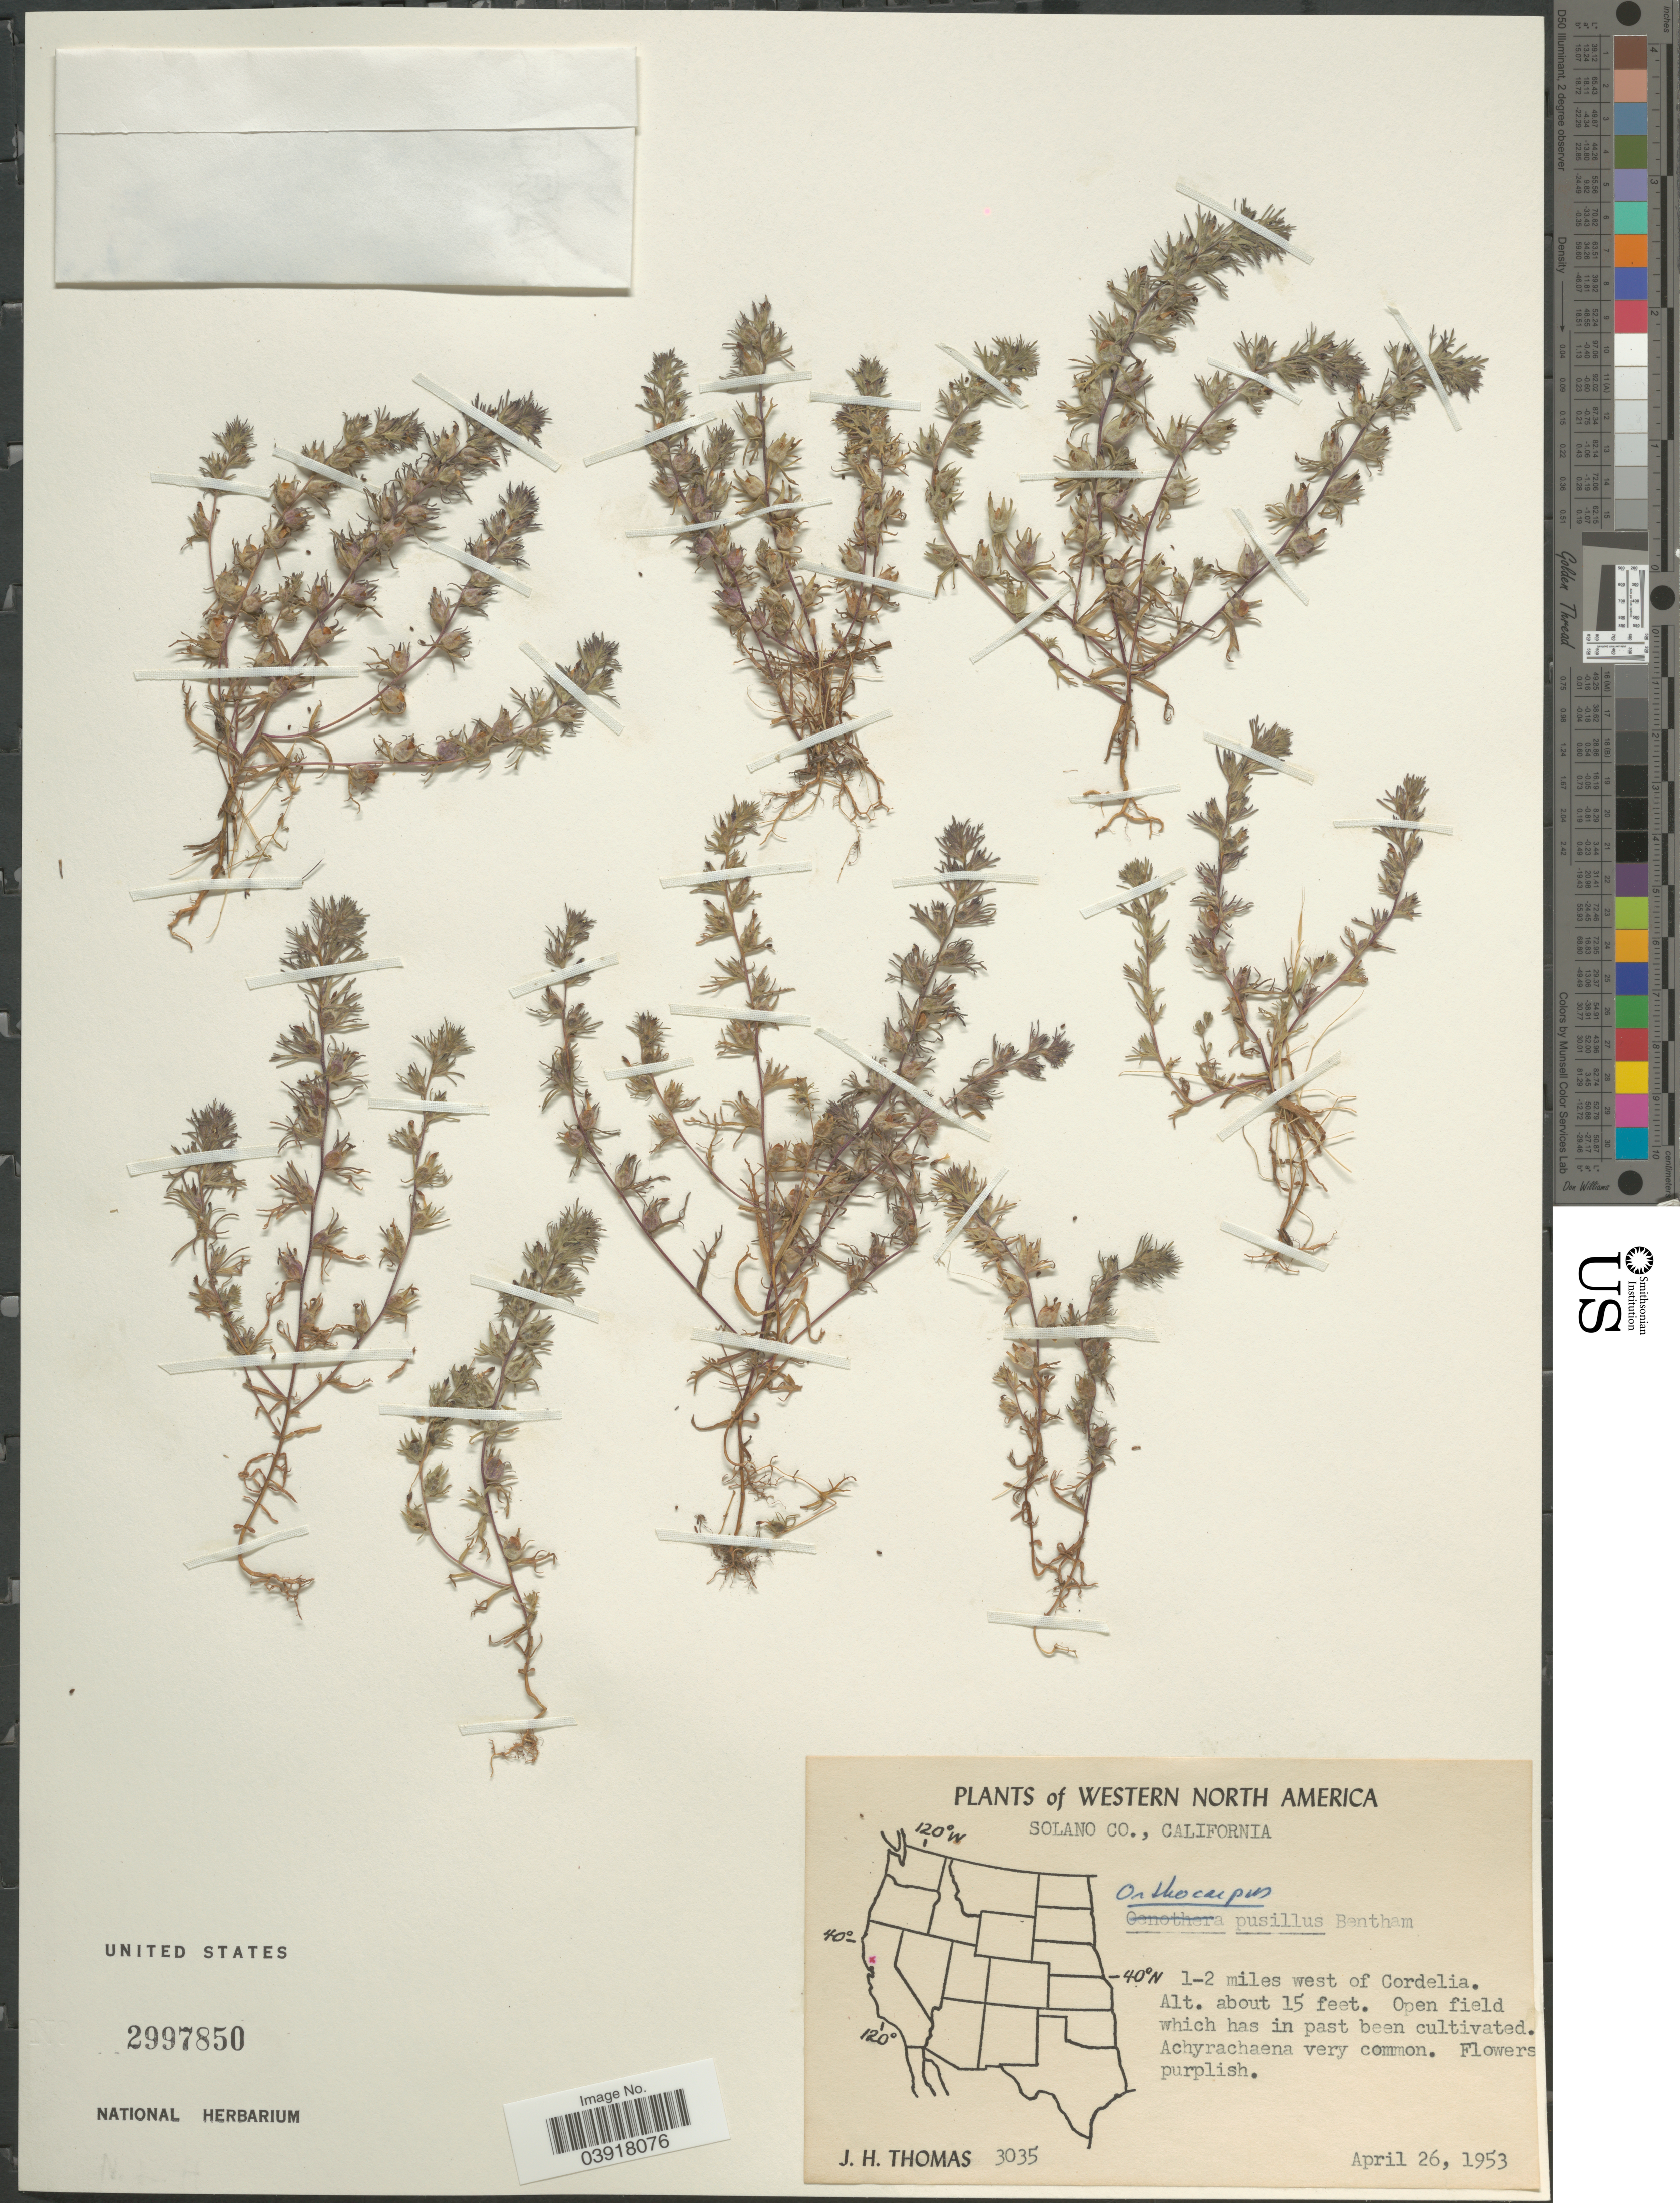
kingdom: Plantae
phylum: Tracheophyta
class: Magnoliopsida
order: Lamiales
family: Orobanchaceae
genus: Orthocarpus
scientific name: Orthocarpus pusillus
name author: Benth.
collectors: J. H. Thomas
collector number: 3035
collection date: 1953-04-26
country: United States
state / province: California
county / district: Solano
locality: Western North America. Solano Co. 1-2 miles west of Cordelia.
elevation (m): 5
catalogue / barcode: US 2997850